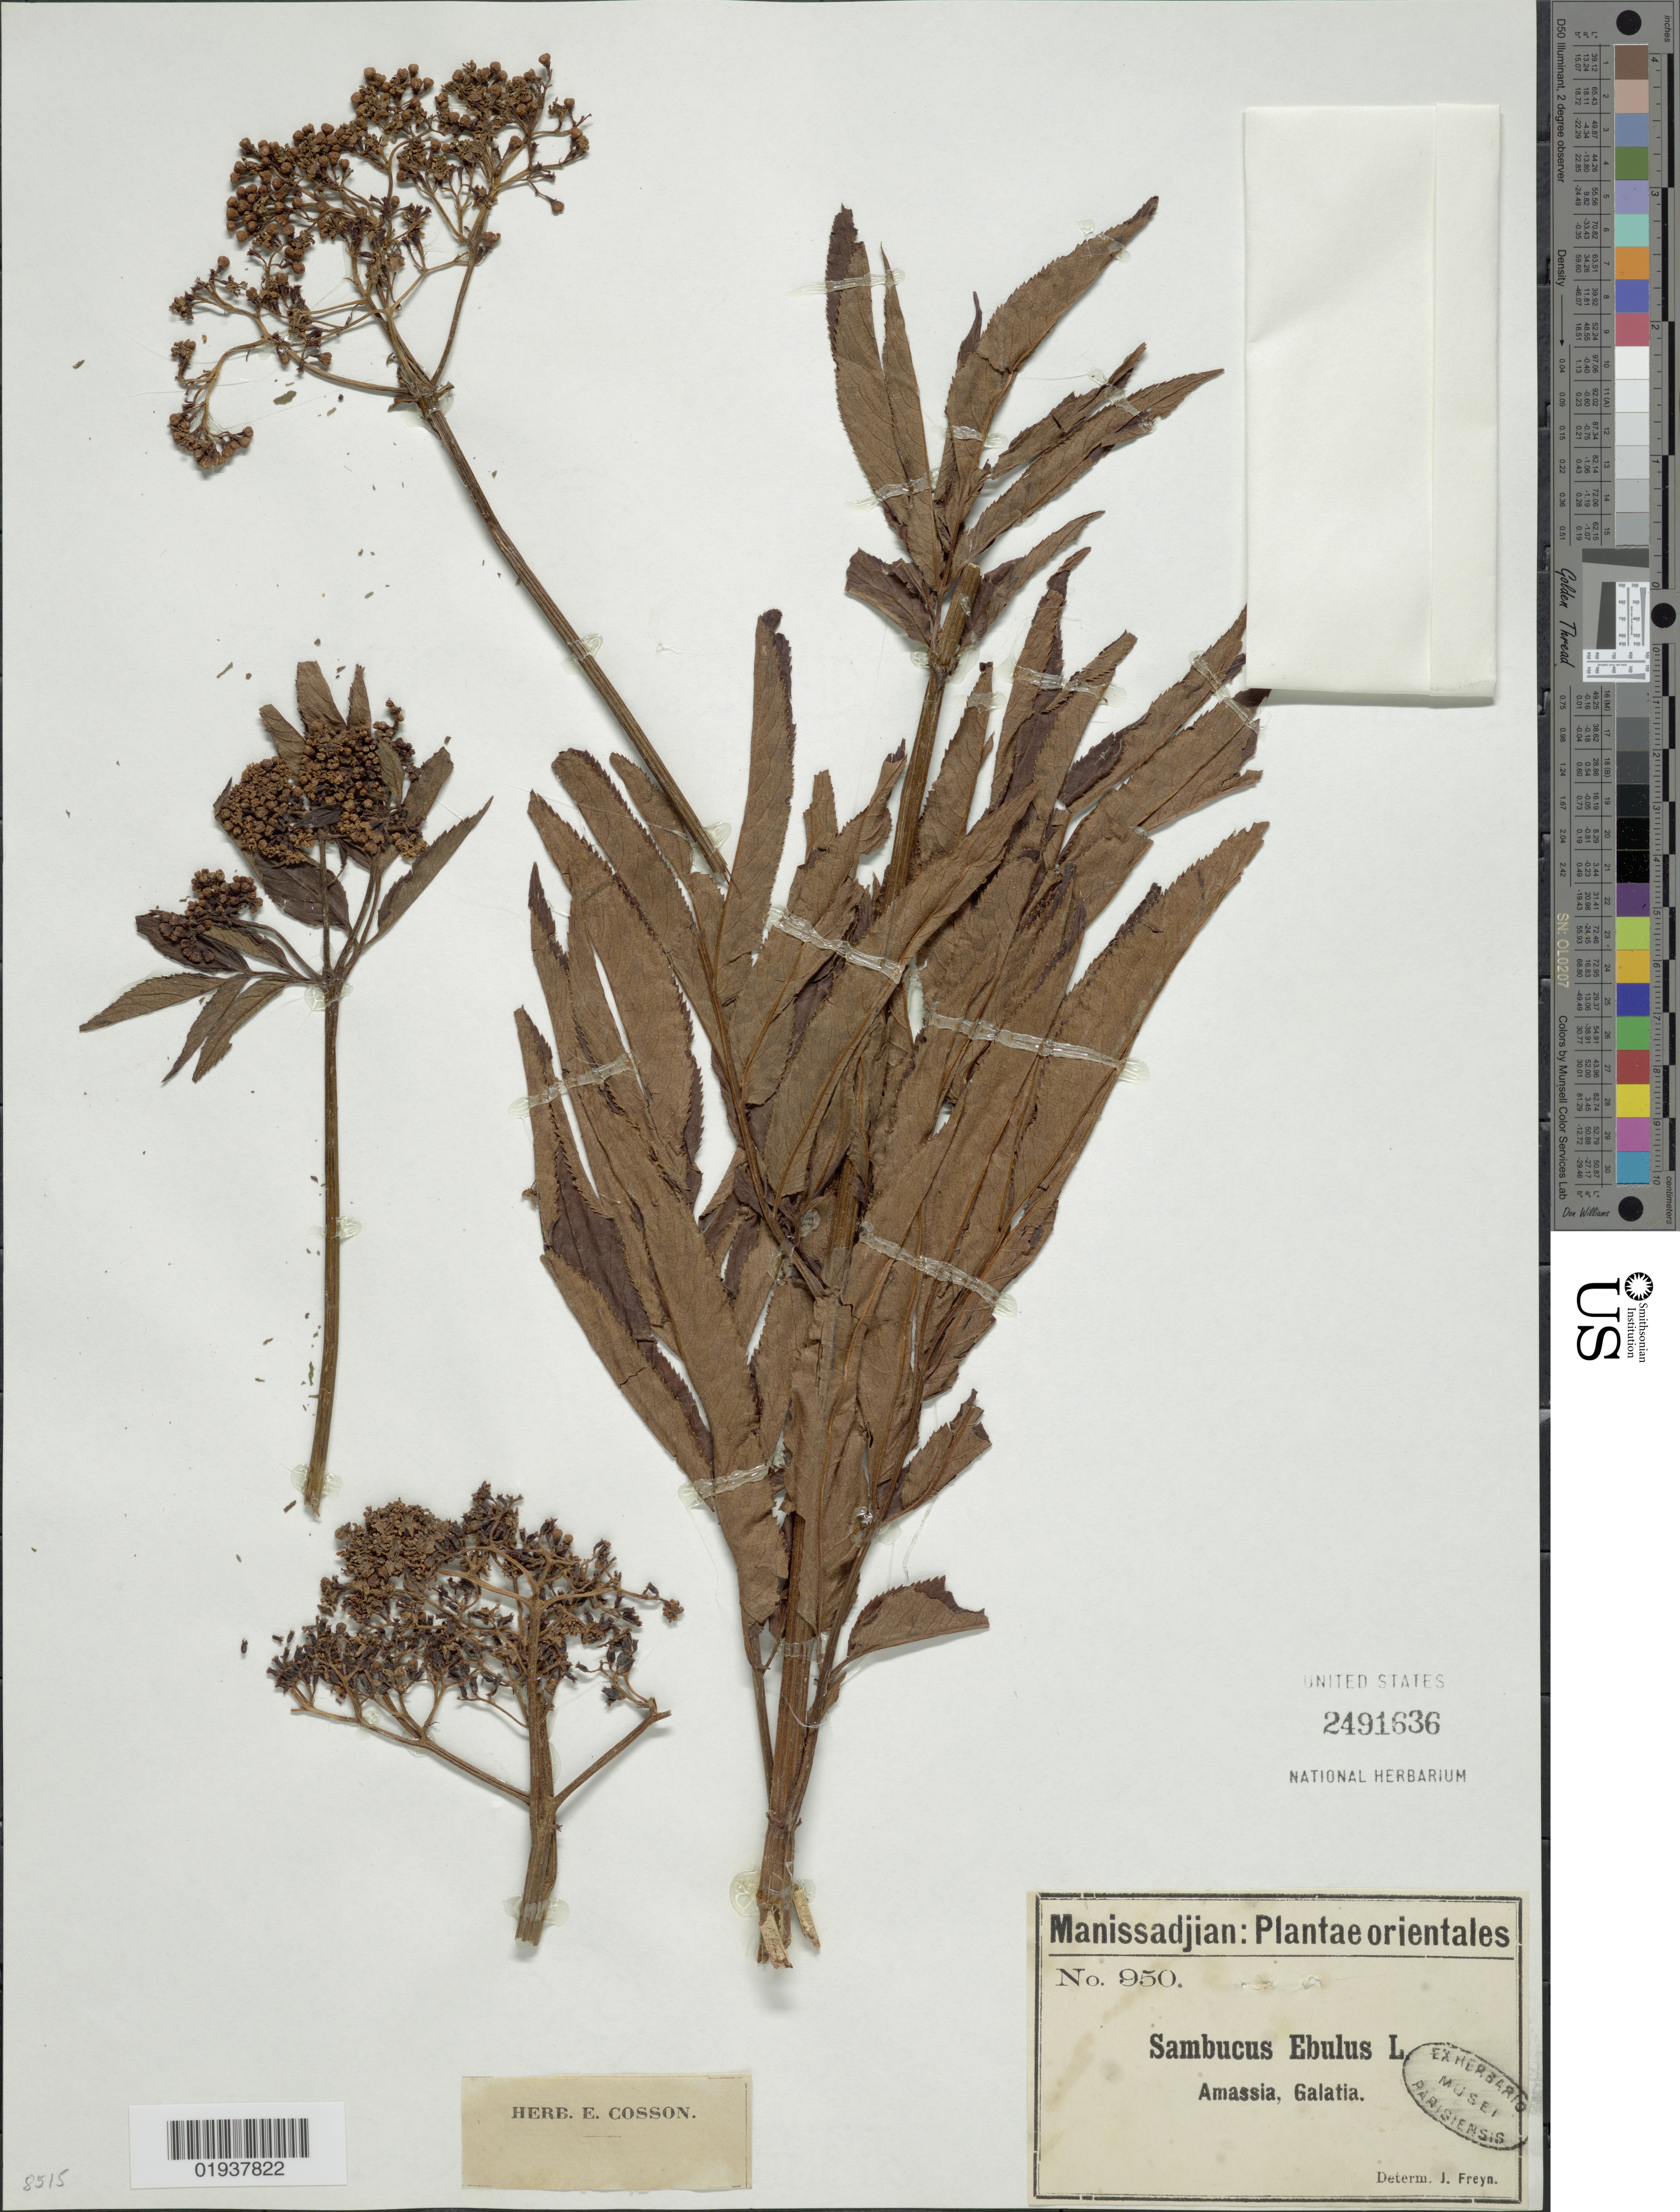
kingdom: Plantae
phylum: Tracheophyta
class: Magnoliopsida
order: Dipsacales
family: Viburnaceae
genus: Sambucus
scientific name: Sambucus ebulus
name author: L.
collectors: -. Manissadjian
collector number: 950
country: Turkey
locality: Amassia, Galatia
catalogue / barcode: US 2491636